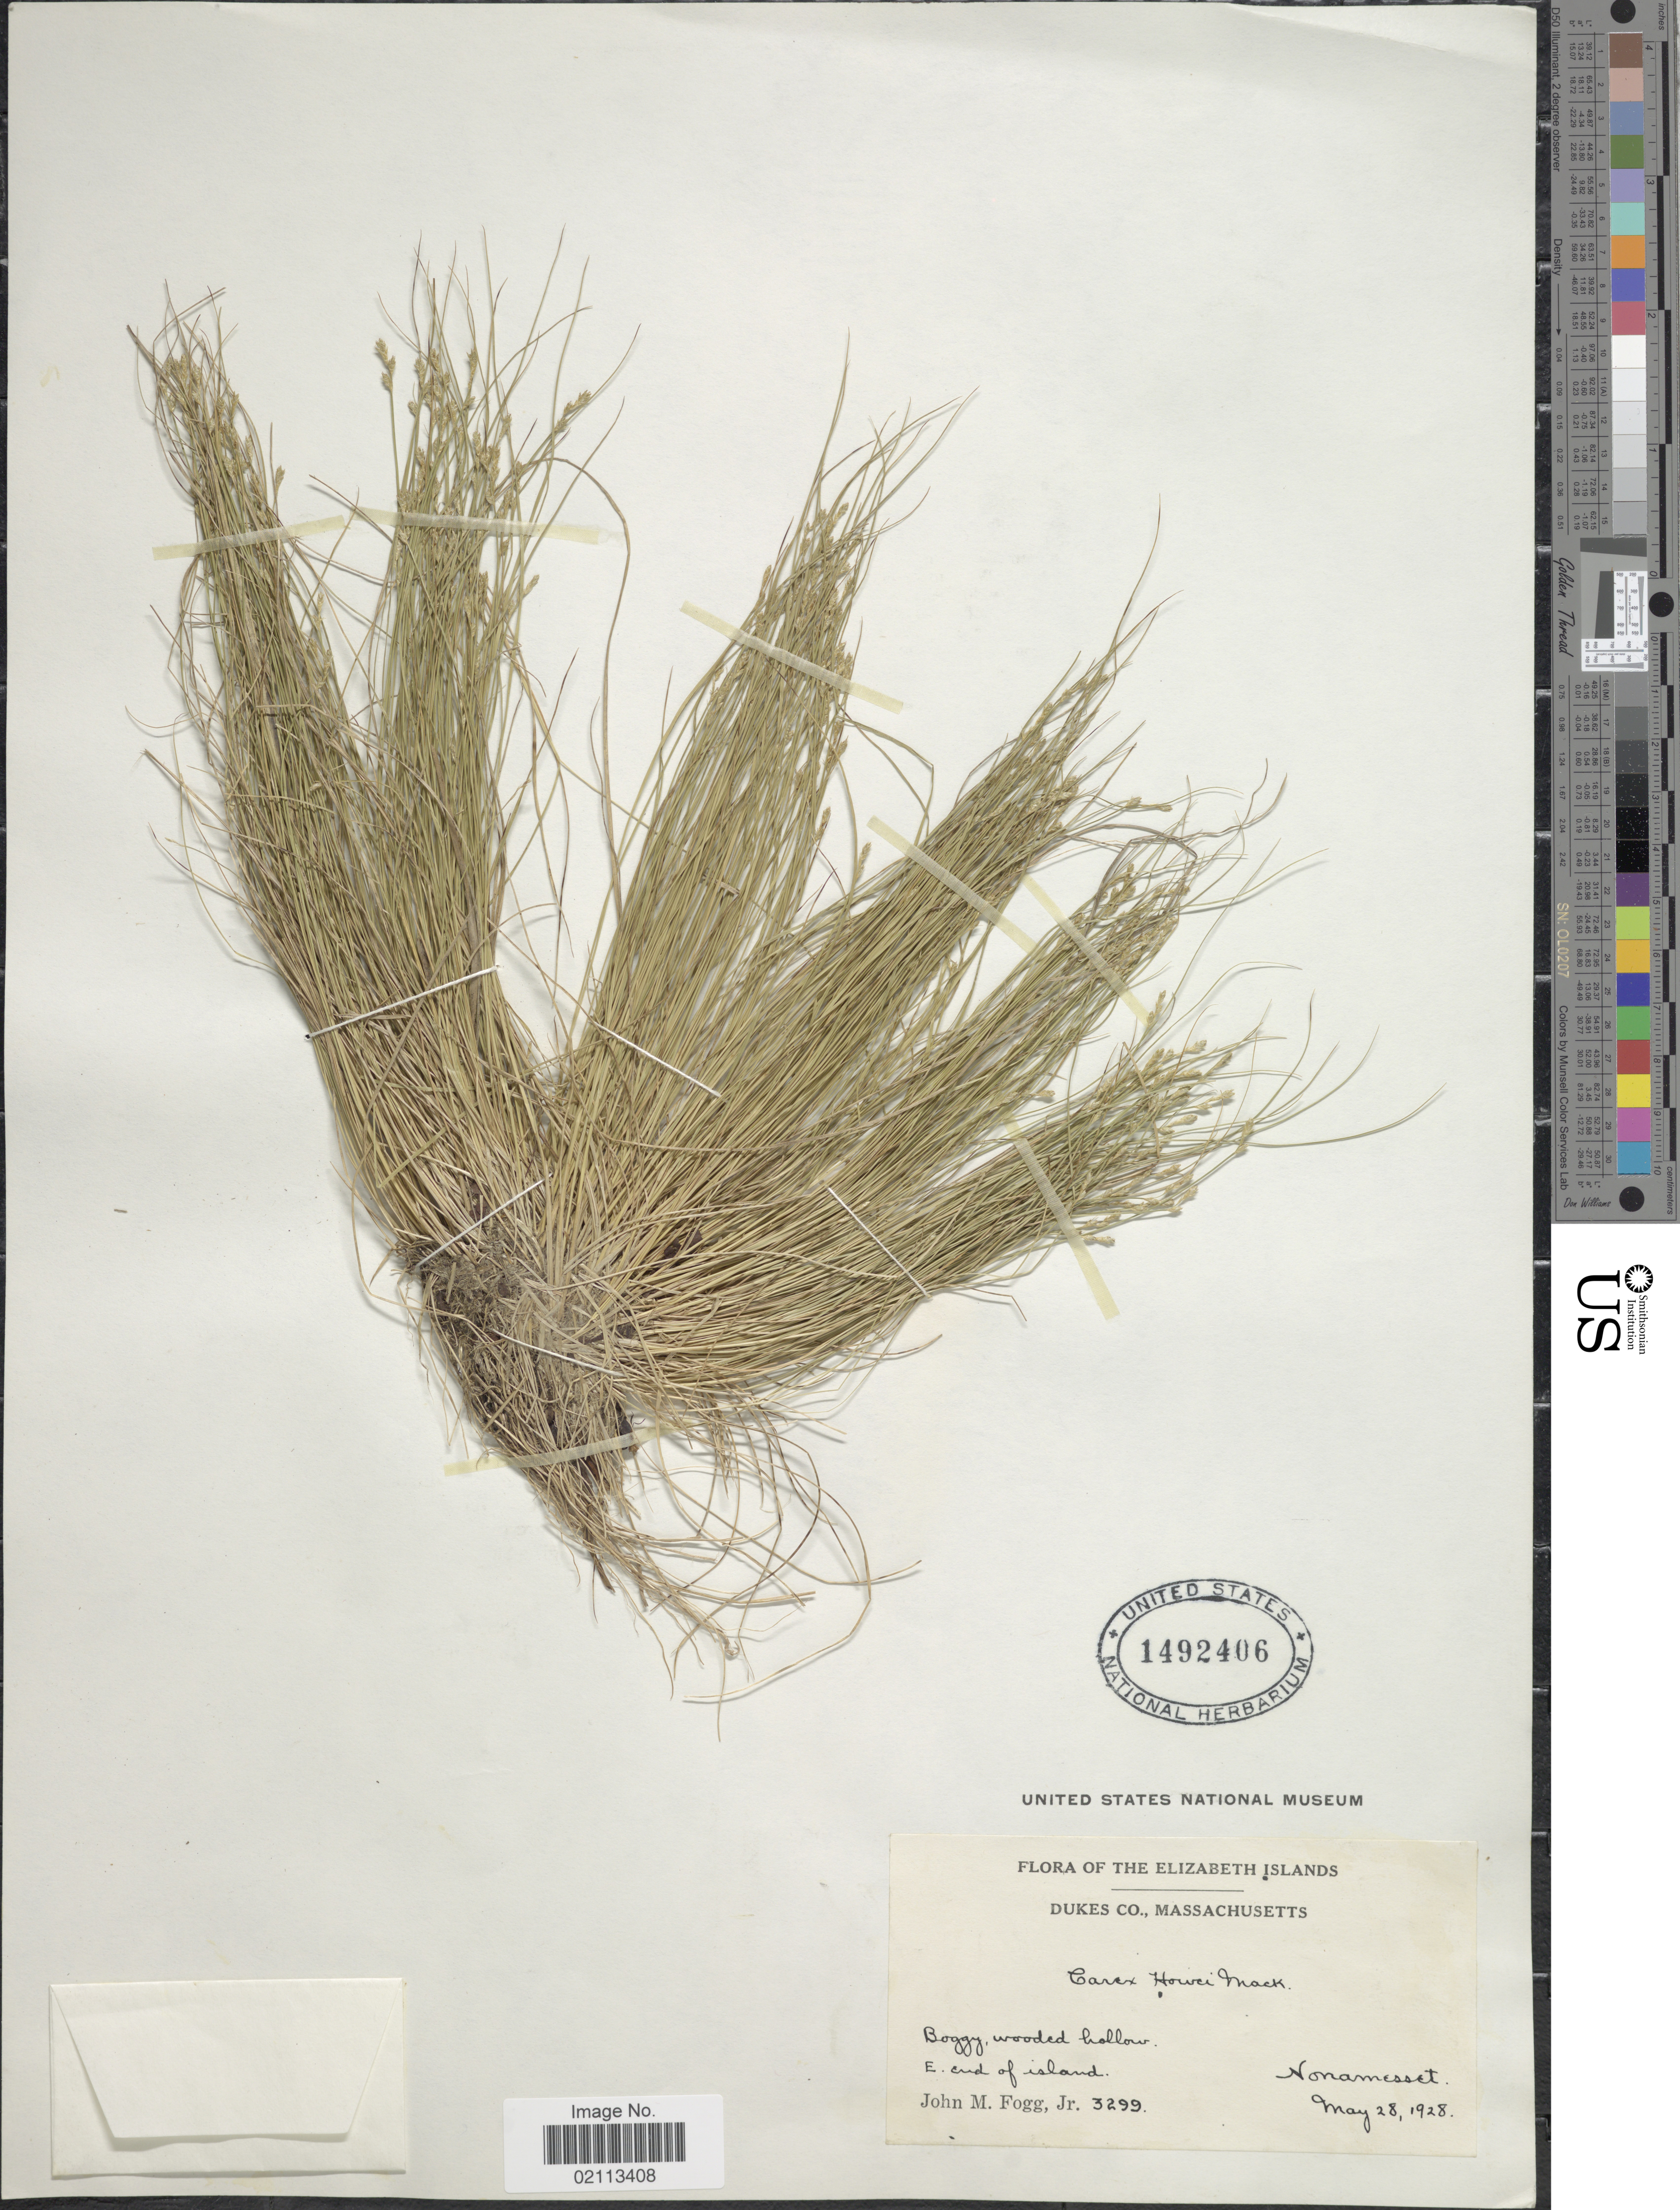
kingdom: Plantae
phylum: Tracheophyta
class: Liliopsida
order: Poales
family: Cyperaceae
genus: Carex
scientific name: Carex howei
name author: Mack.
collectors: J. Fogg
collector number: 3299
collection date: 1928-05-28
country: United States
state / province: Massachusetts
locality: The Elizabeth Islands, Dukes Co., Boggy, wooded hollow. E end of island, Nonamesset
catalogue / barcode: US 1492406